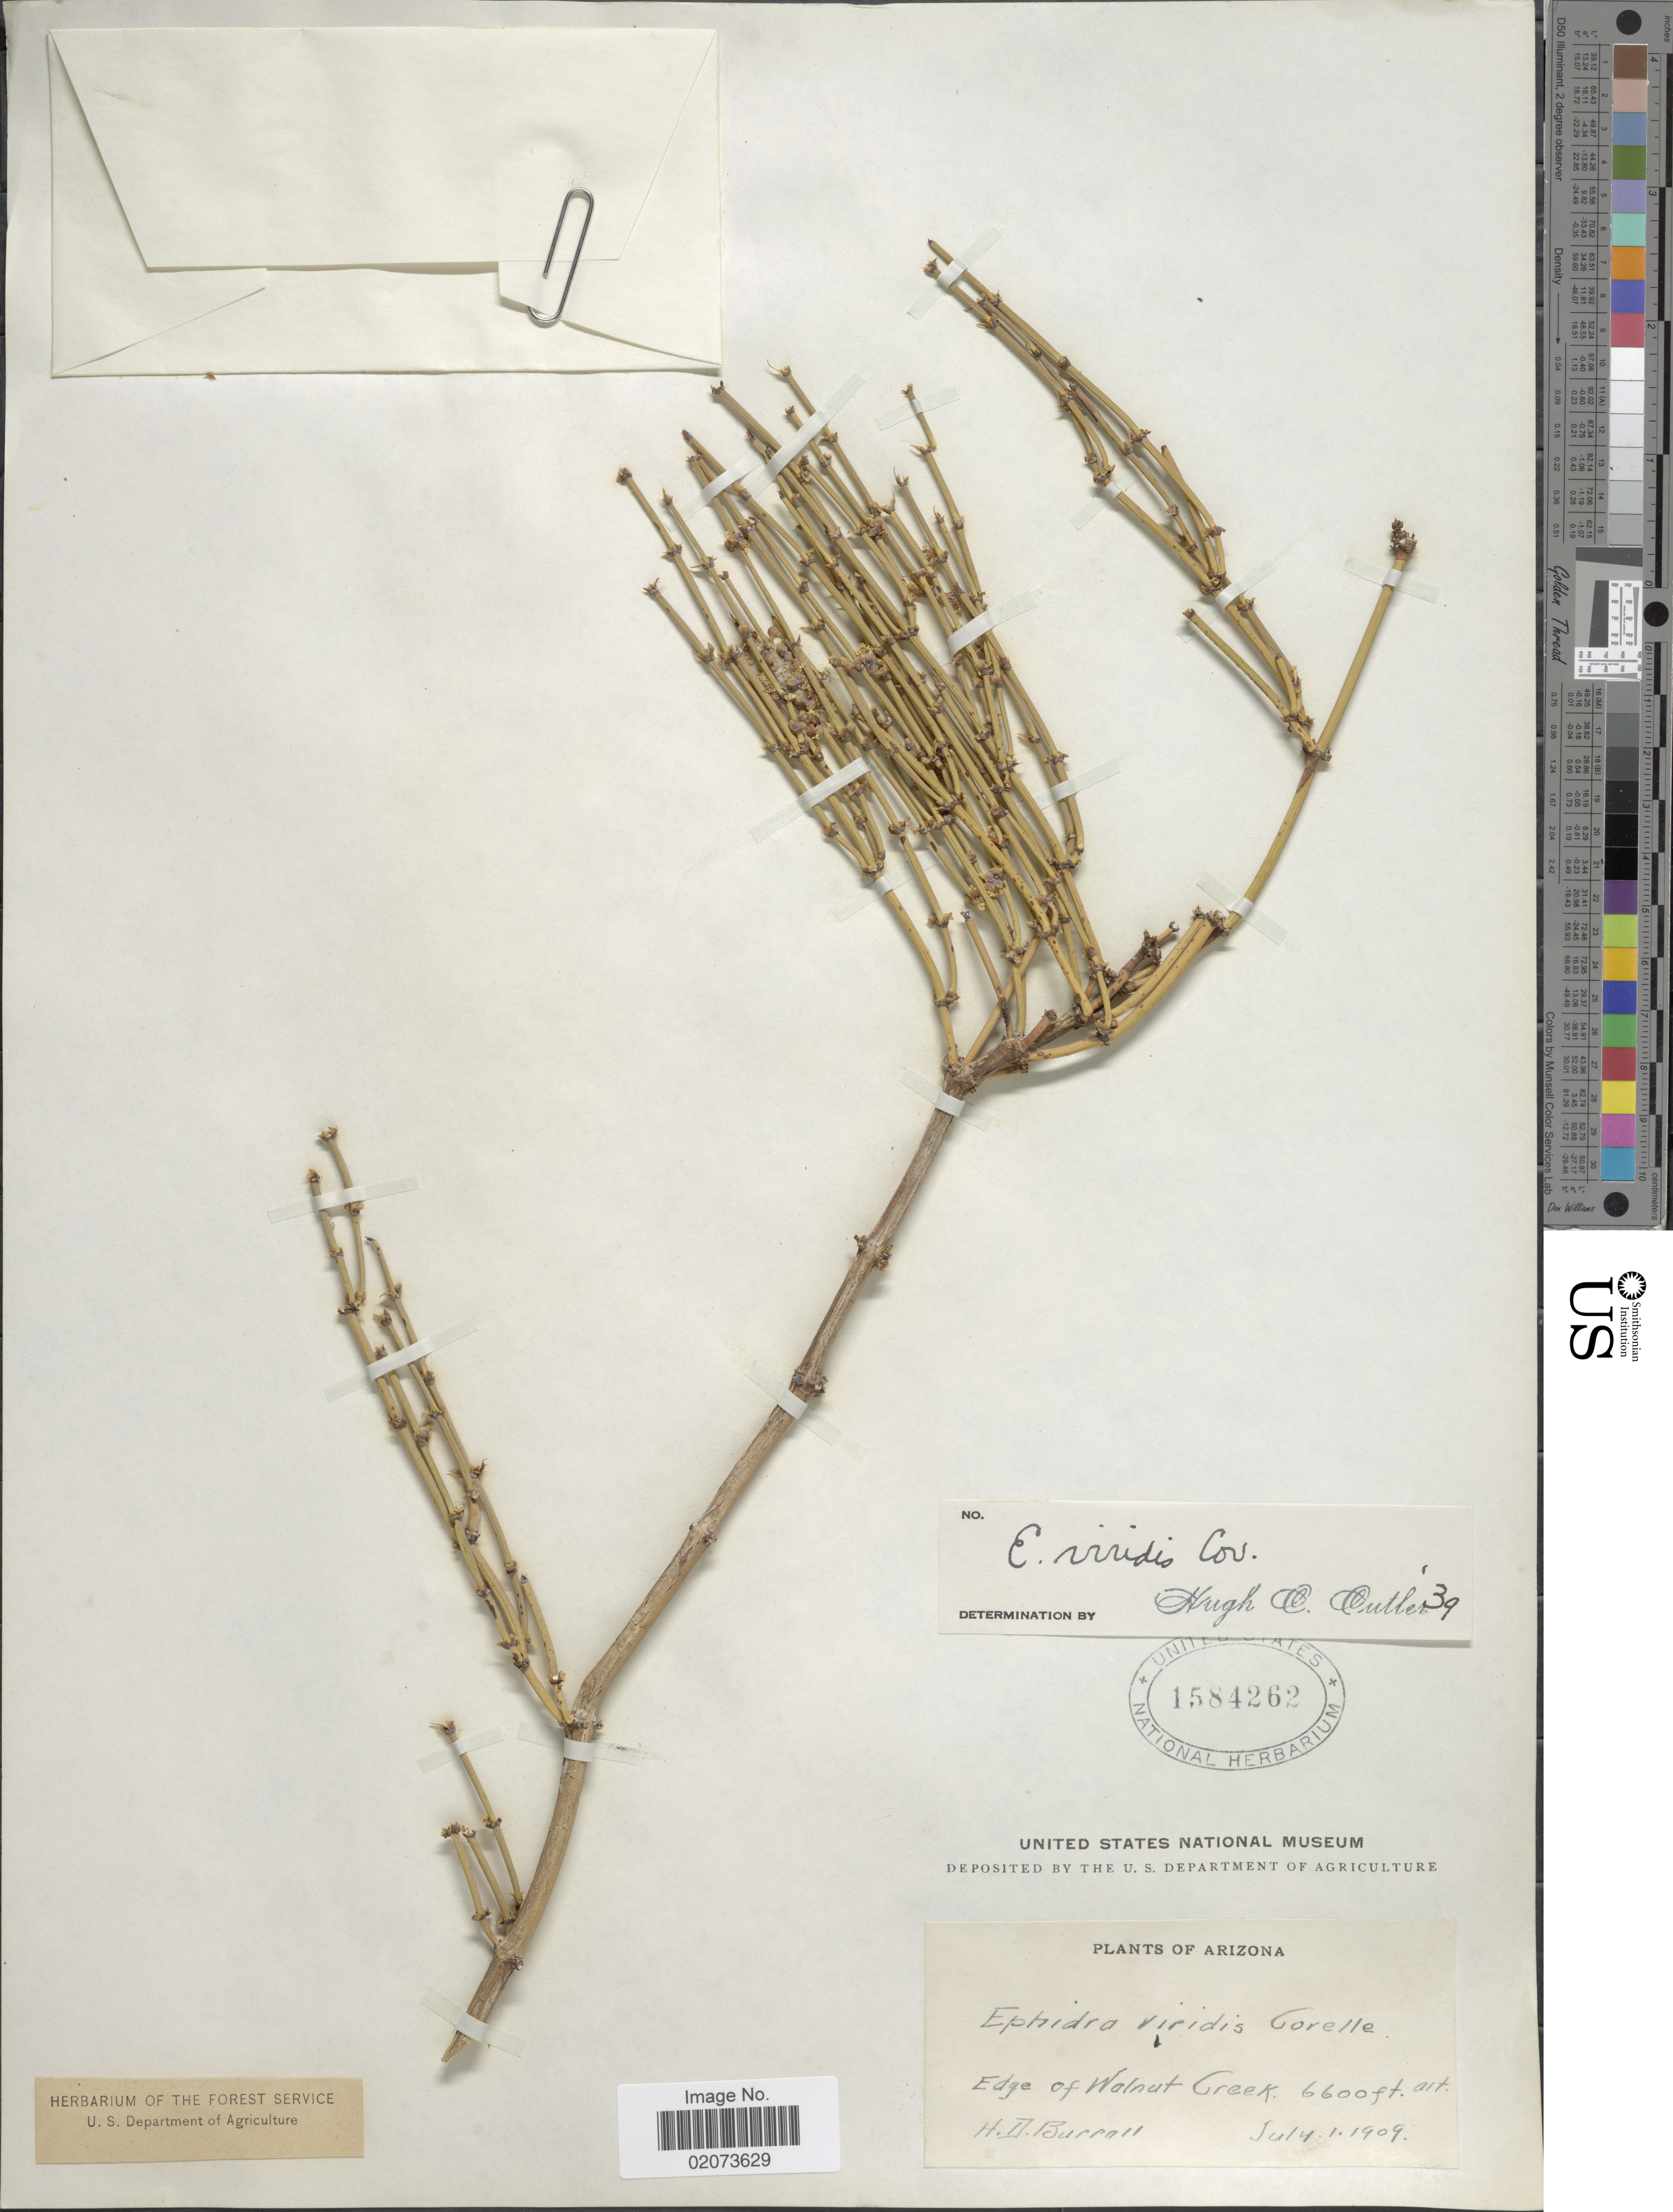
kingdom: Plantae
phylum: Tracheophyta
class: Gnetopsida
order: Ephedrales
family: Ephedraceae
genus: Ephedra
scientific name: Ephedra viridis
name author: Coville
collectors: H. Burrall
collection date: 1909-07-01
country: United States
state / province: Arizona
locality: Edge of Walnut Creek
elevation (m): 2012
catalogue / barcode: US 1584262